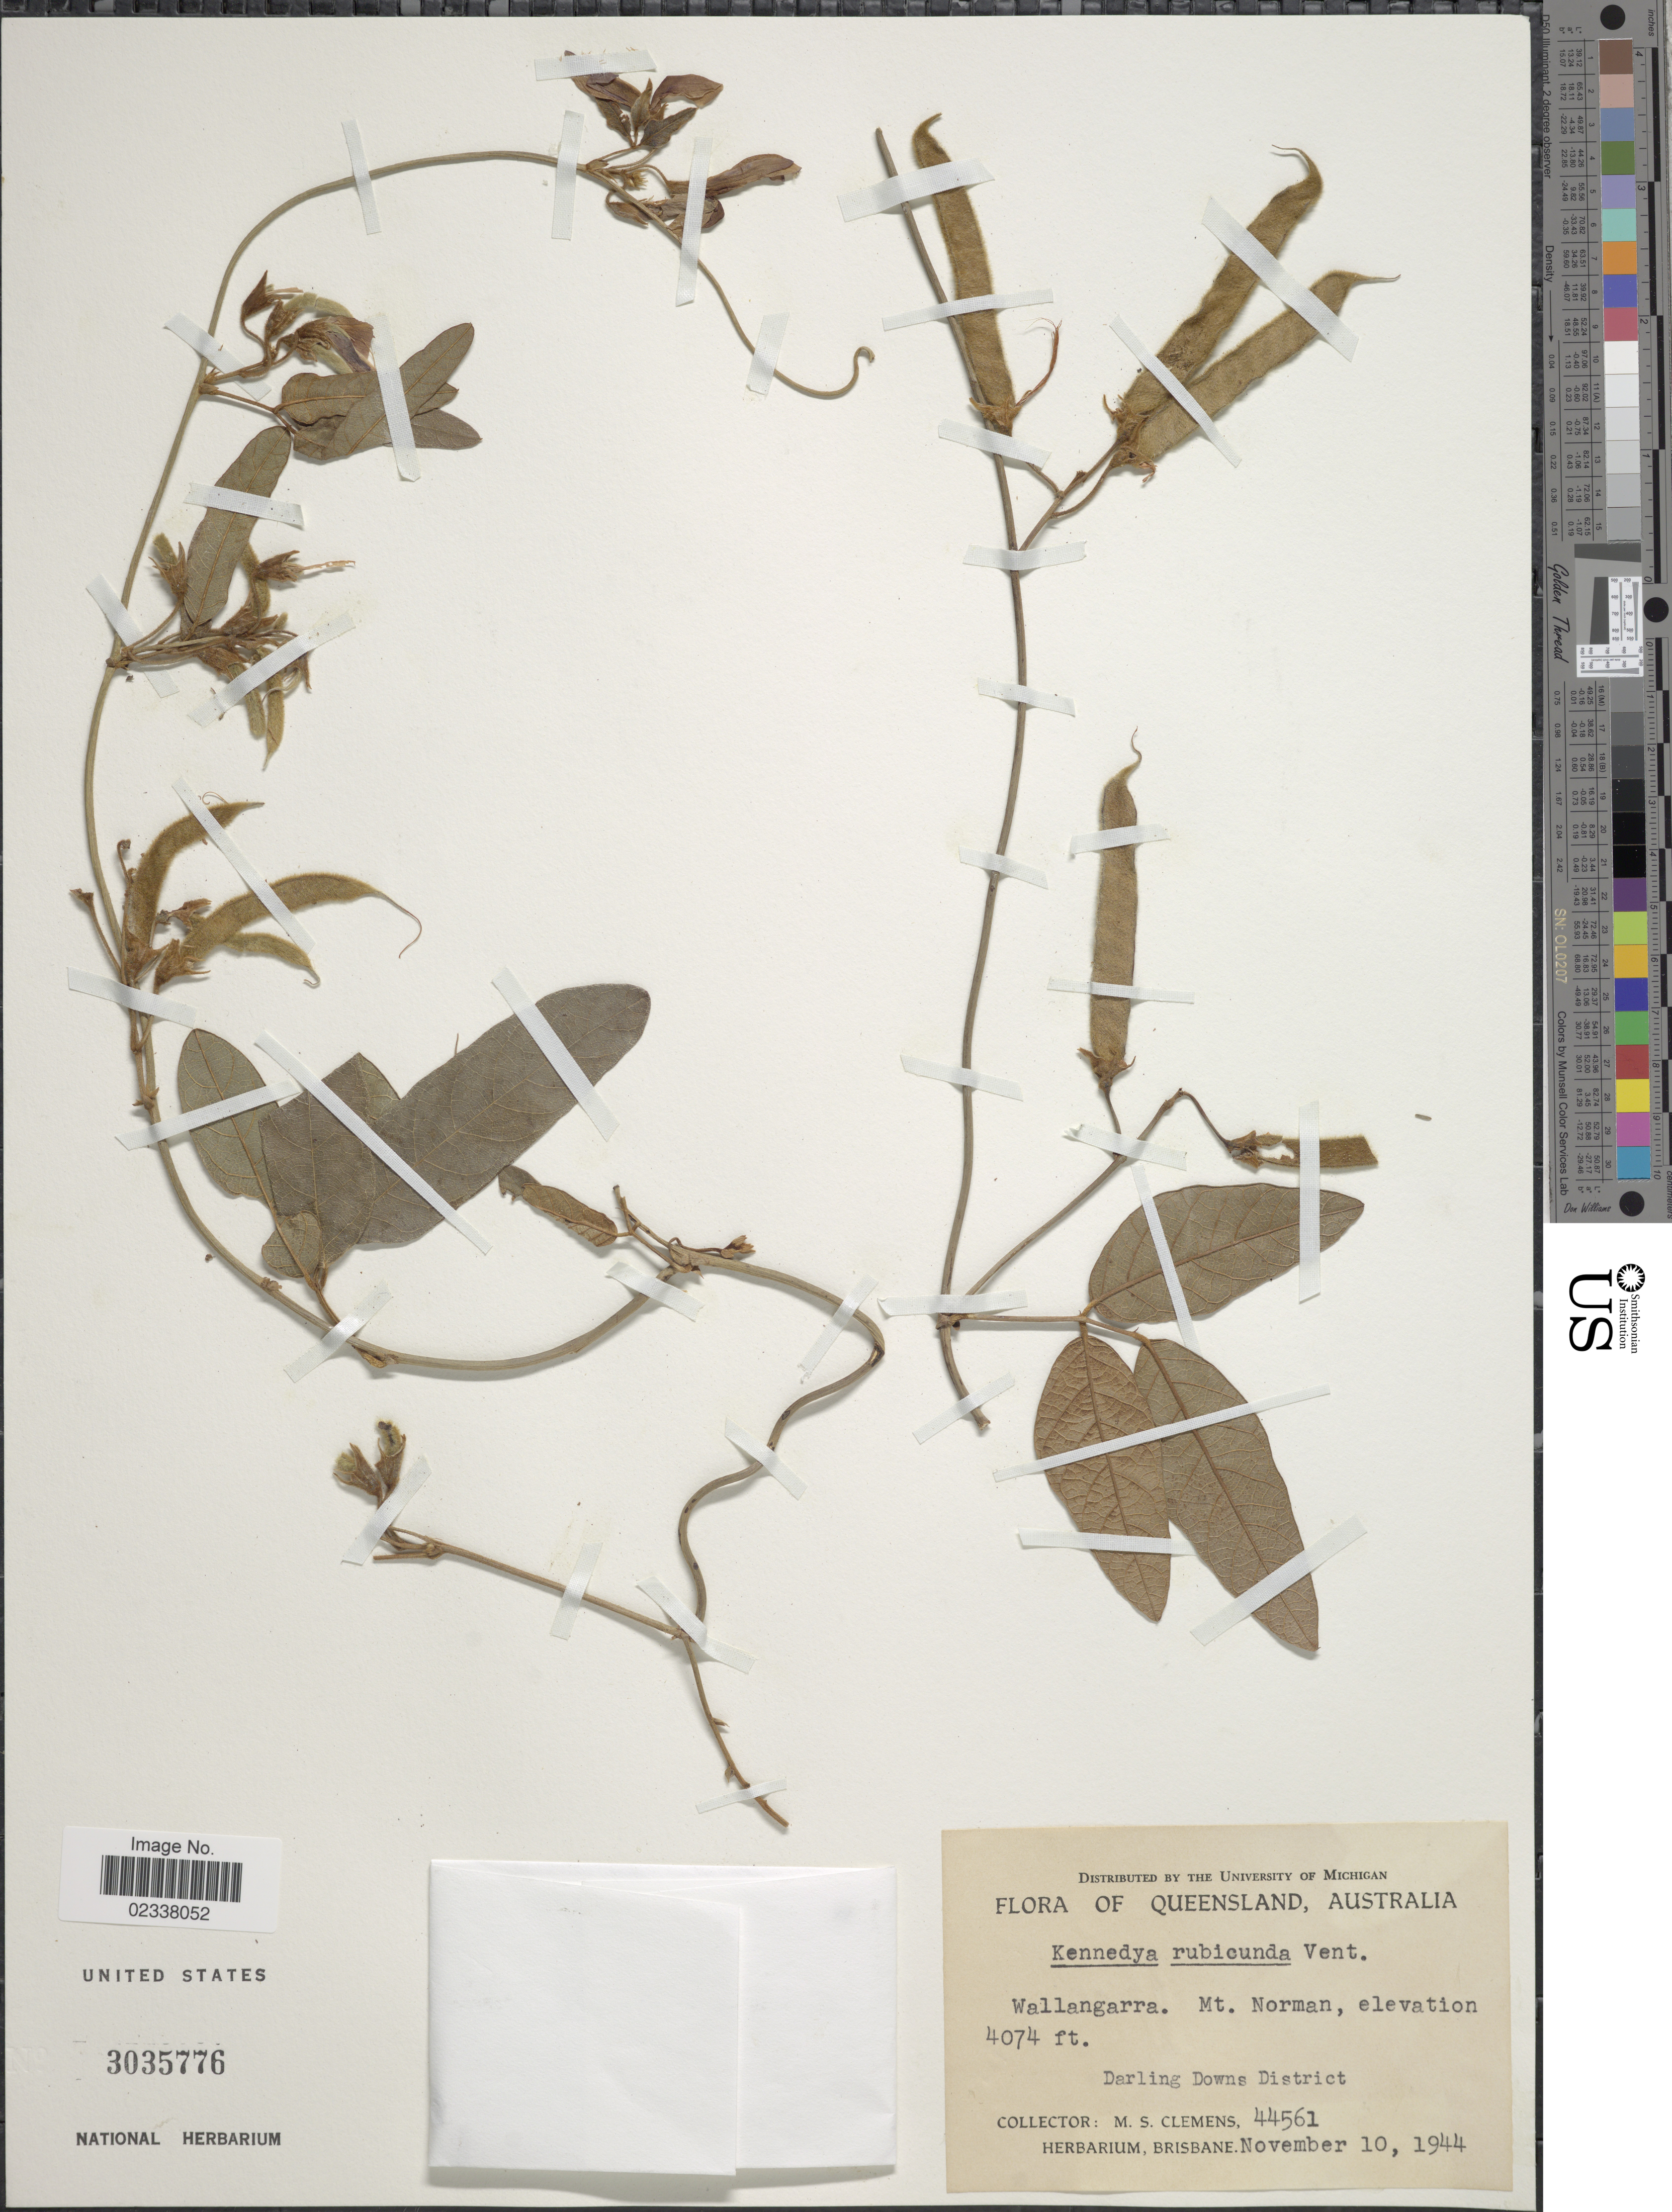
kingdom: Plantae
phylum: Tracheophyta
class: Magnoliopsida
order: Fabales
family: Fabaceae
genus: Kennedia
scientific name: Kennedia rubicunda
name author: Vent.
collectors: M. S. Clemens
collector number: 44561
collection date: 1944-11-10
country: Australia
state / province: Queensland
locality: Wallangarra, Mt. Norman, Darling Downs District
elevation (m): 1242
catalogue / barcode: US 3035776